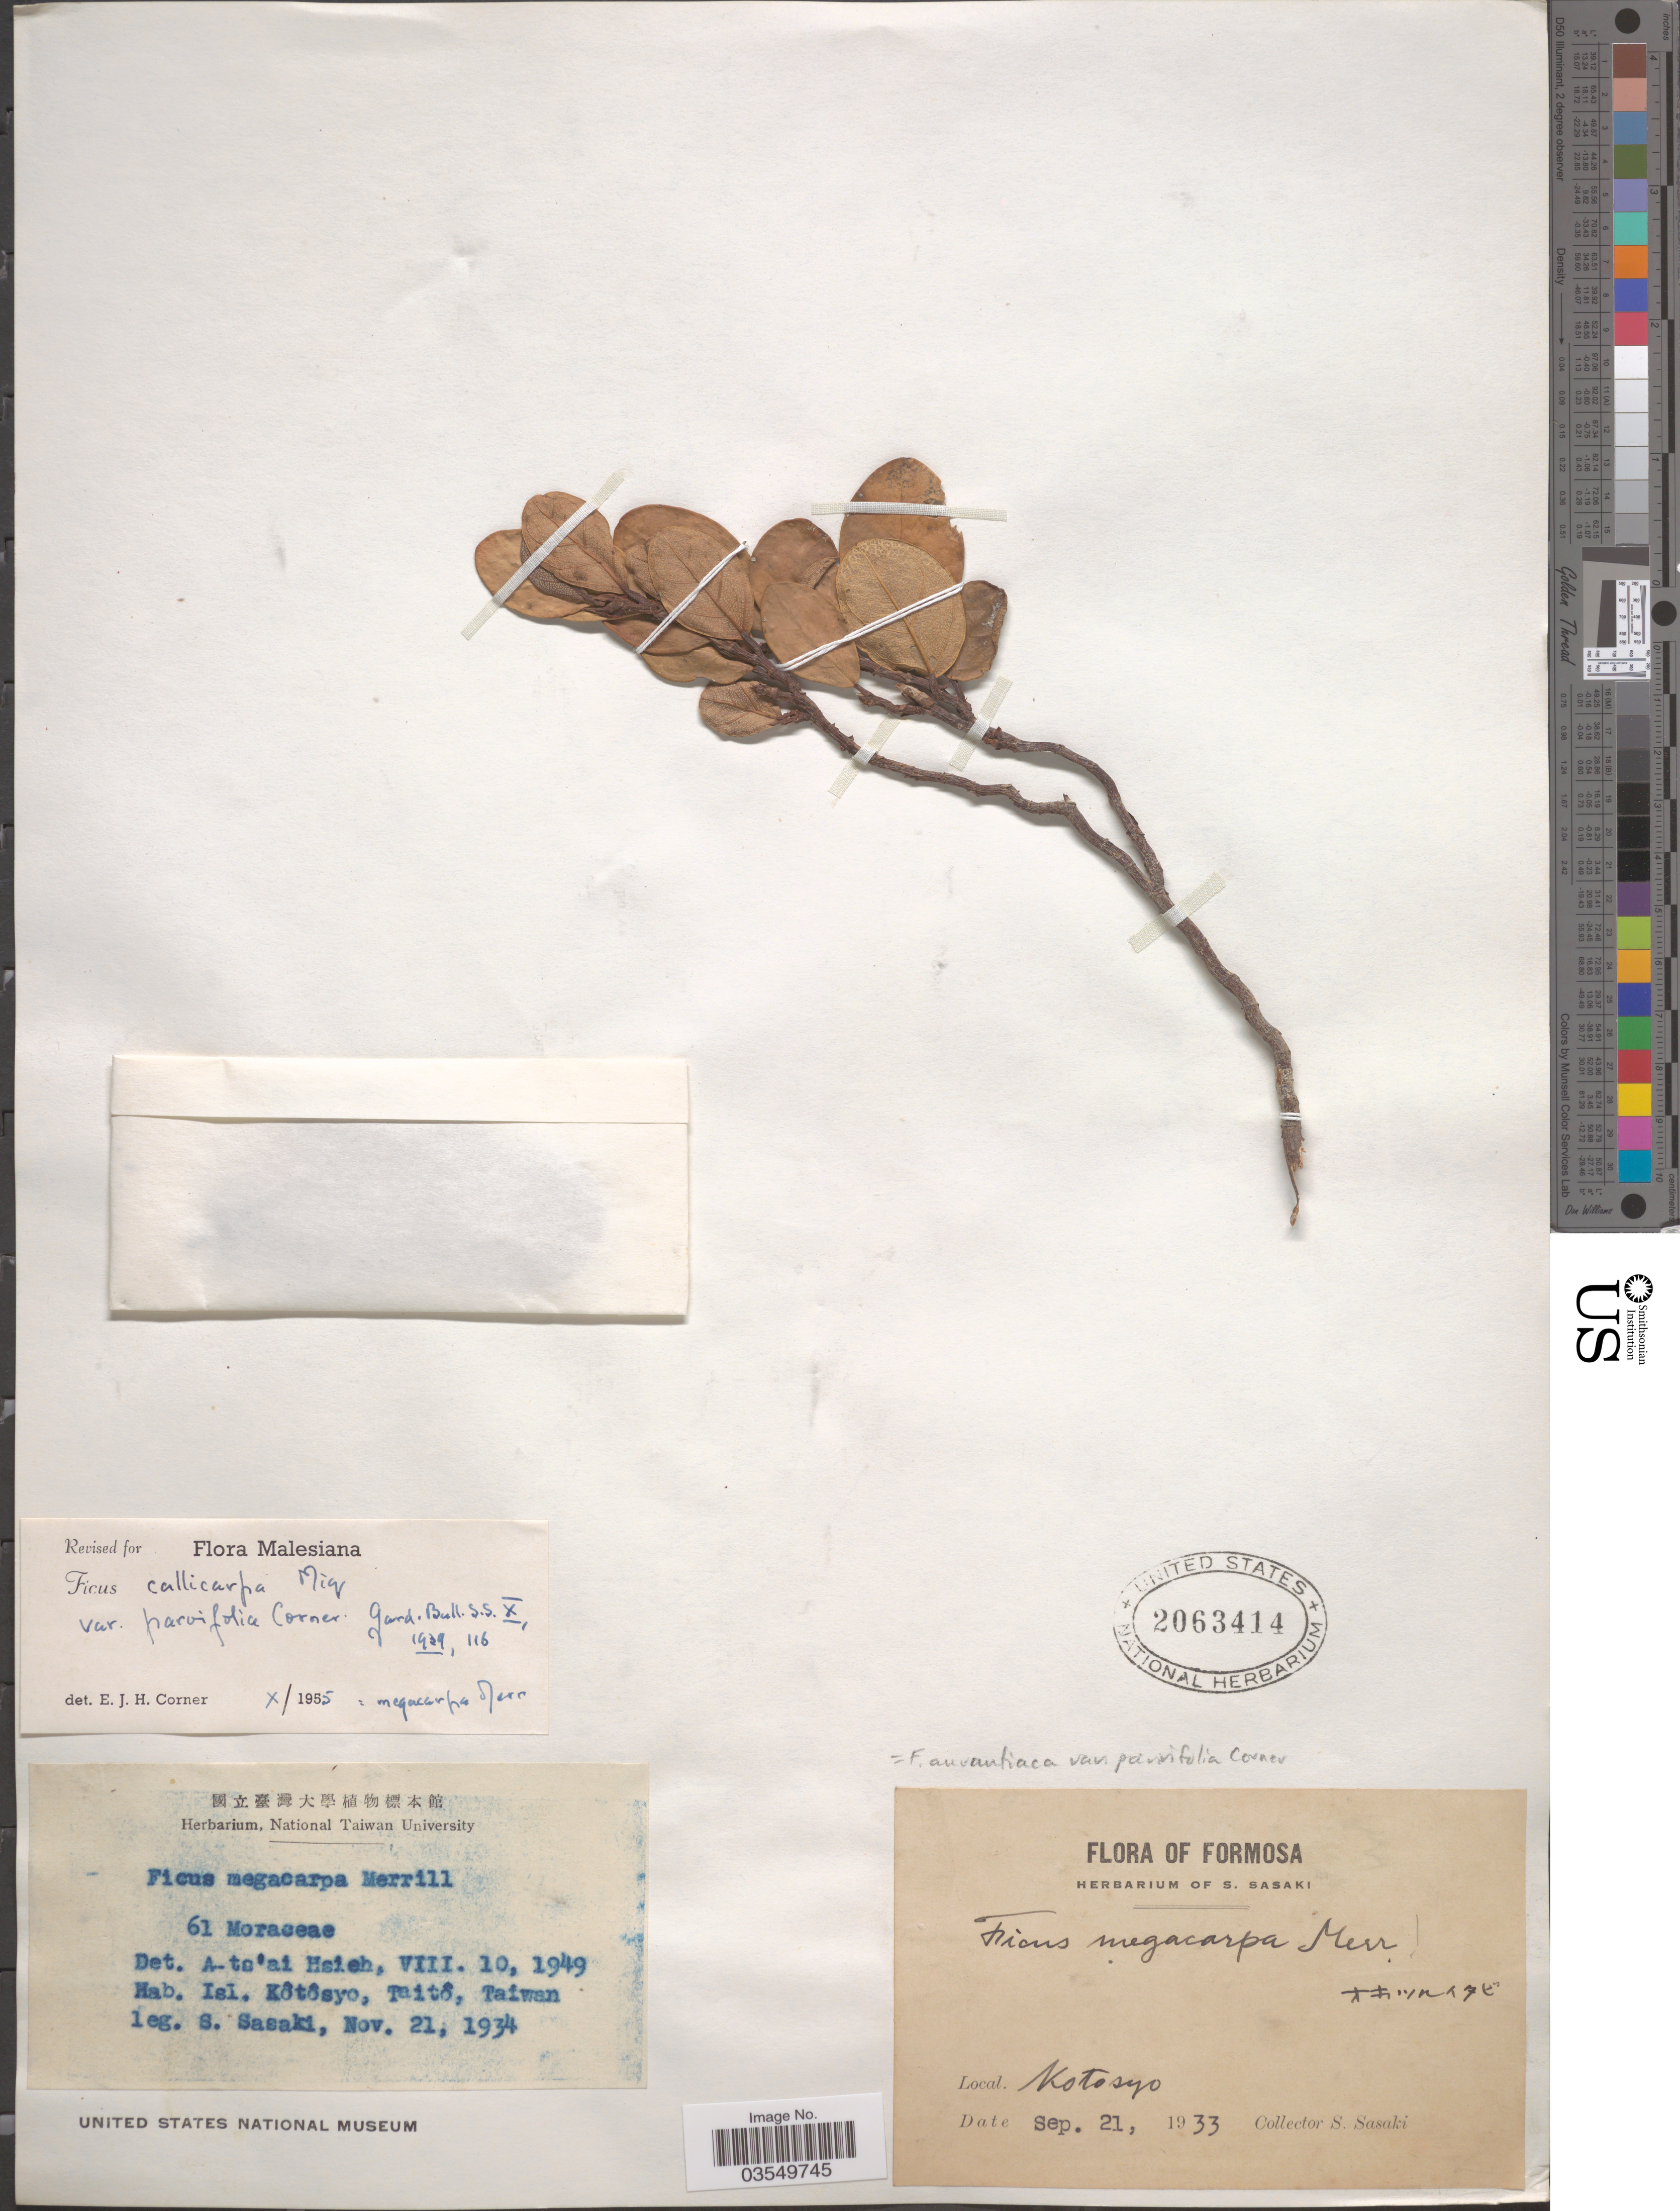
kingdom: Plantae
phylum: Tracheophyta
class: Magnoliopsida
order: Rosales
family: Moraceae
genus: Ficus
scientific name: Ficus aurantiacea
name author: Griff.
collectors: S. Sasaki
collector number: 61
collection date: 1934-11-21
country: Taiwan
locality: Isl. Kôtôsyo, Taitô.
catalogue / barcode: US 2063414